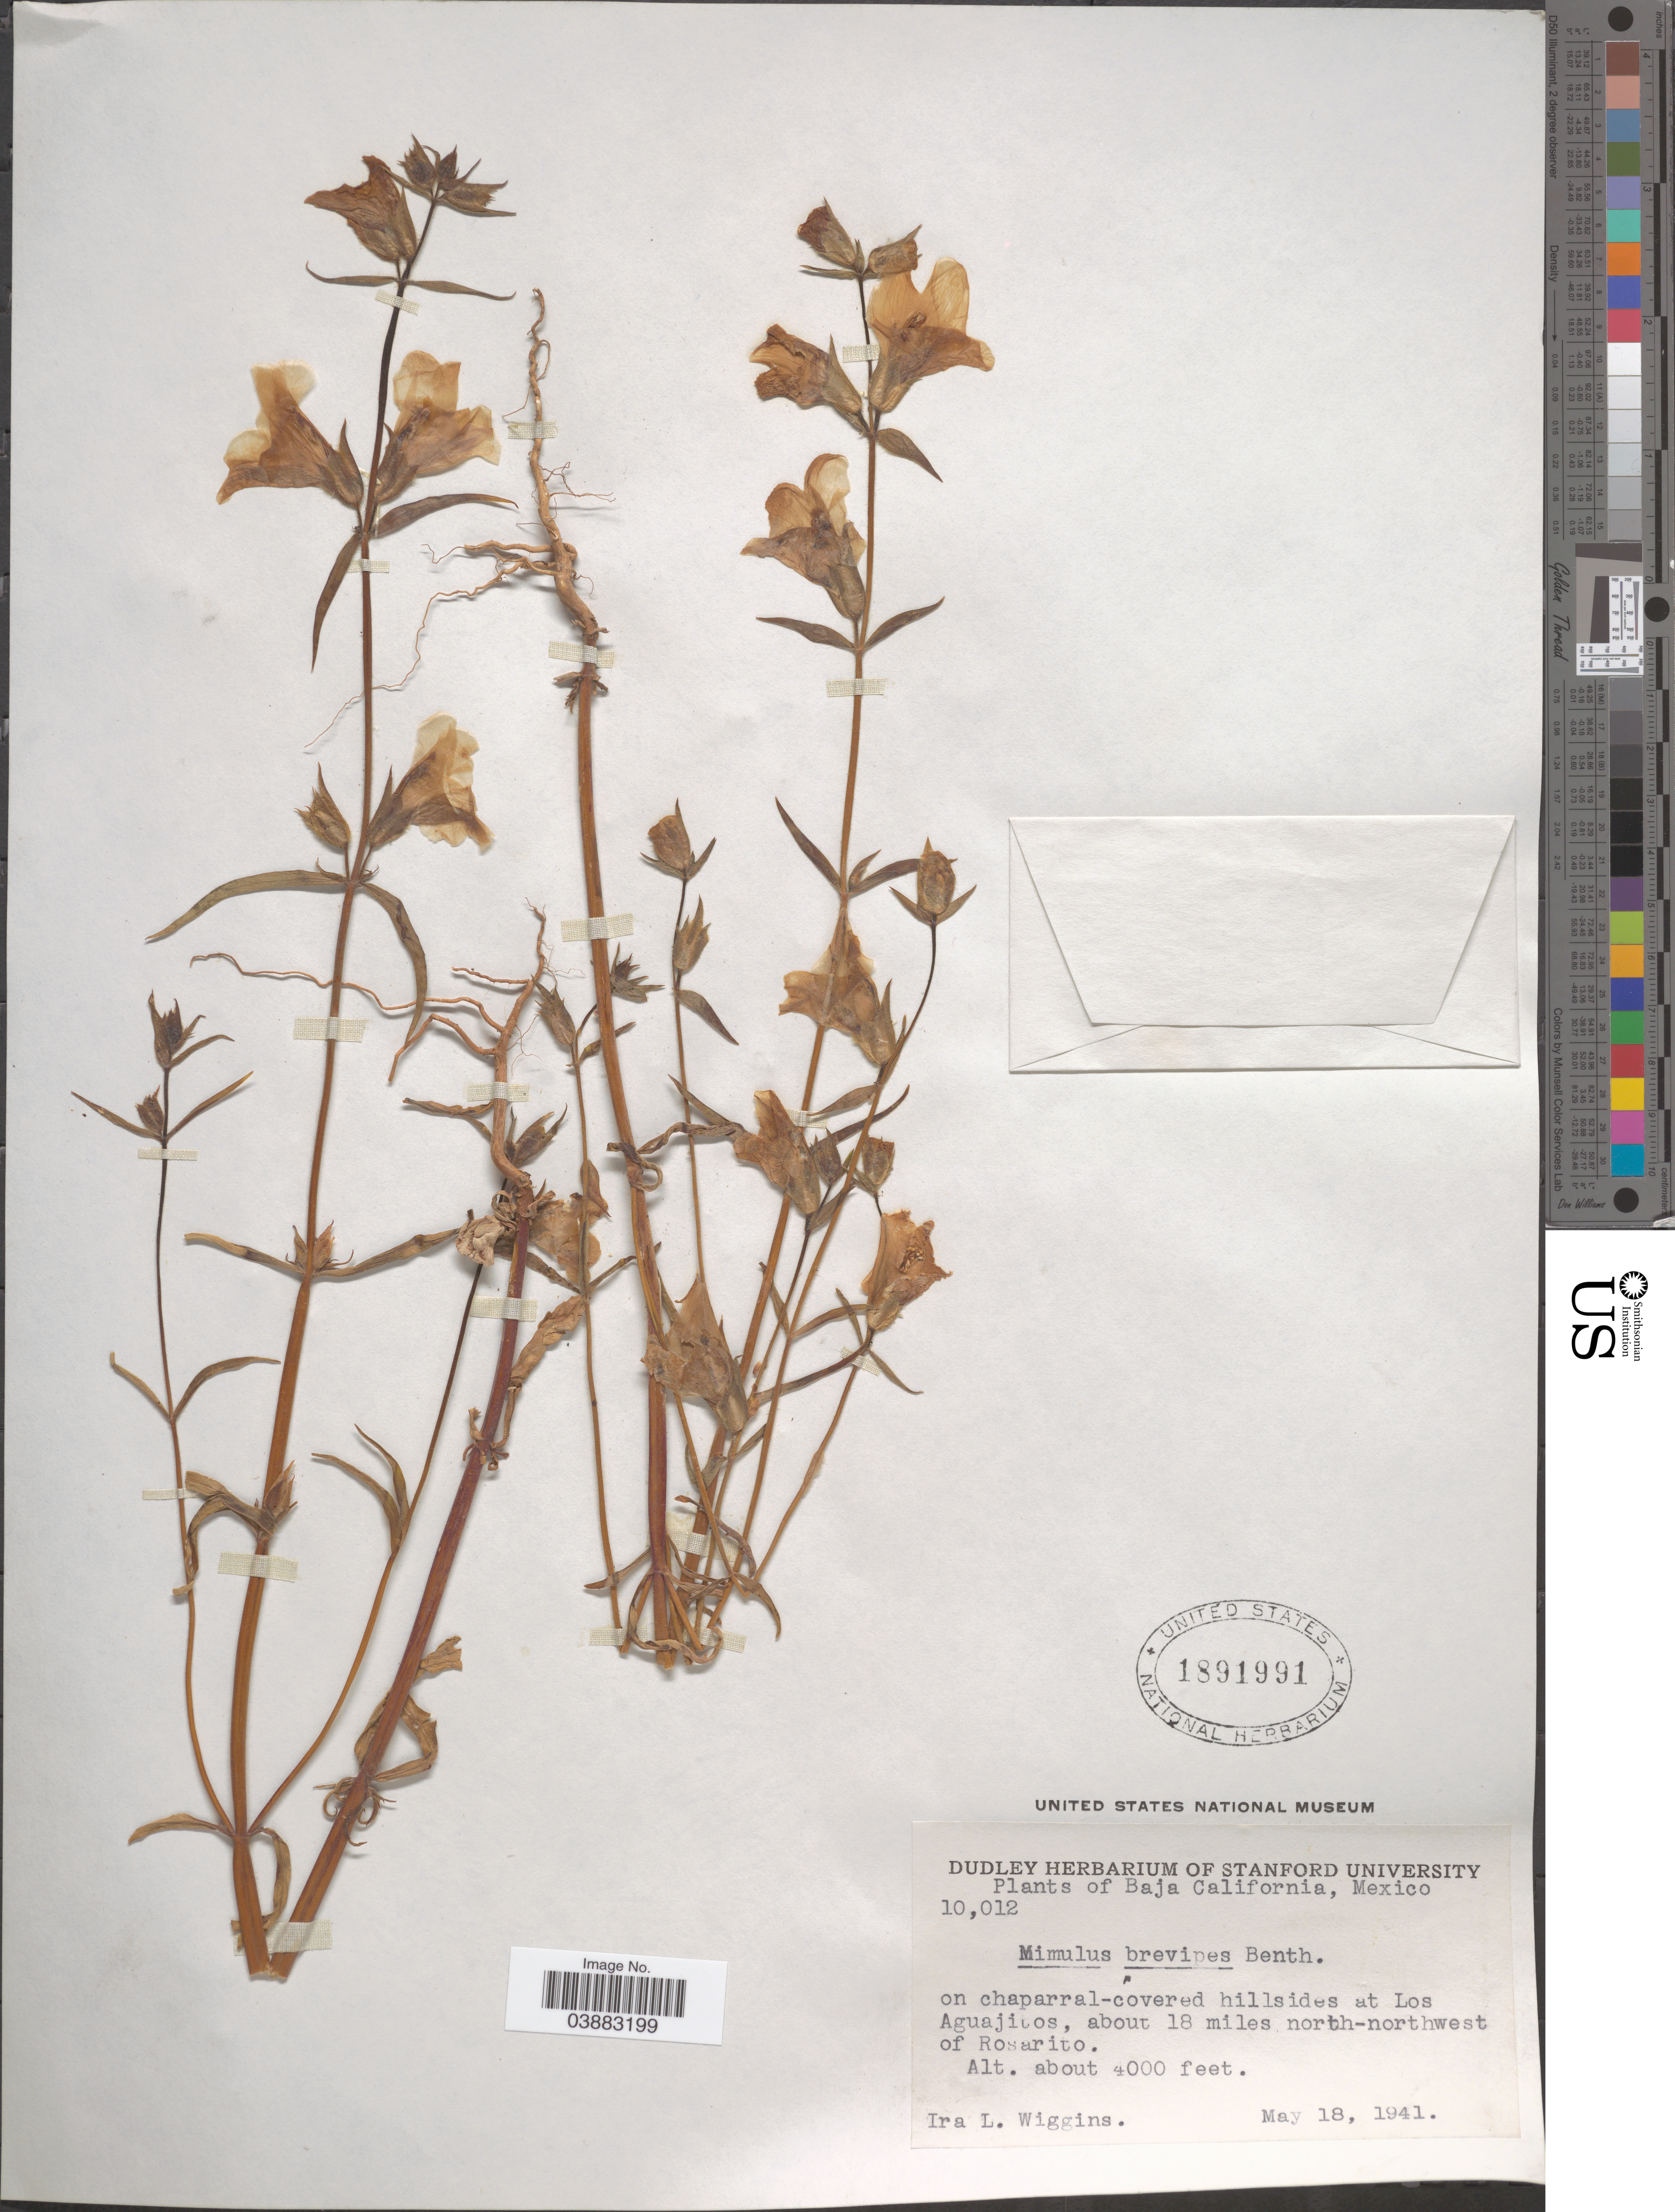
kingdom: Plantae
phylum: Tracheophyta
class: Magnoliopsida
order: Lamiales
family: Phrymaceae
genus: Mimulus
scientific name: Mimulus brevipes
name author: Benth.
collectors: I. L. Wiggins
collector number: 10012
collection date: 1941-05-18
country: Mexico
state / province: Baja California Norte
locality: On chaparral-coverd hillsides at Los Aguajitos, about 18 miles north-northwest of Rosarito.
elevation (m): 1219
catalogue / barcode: US 1891991